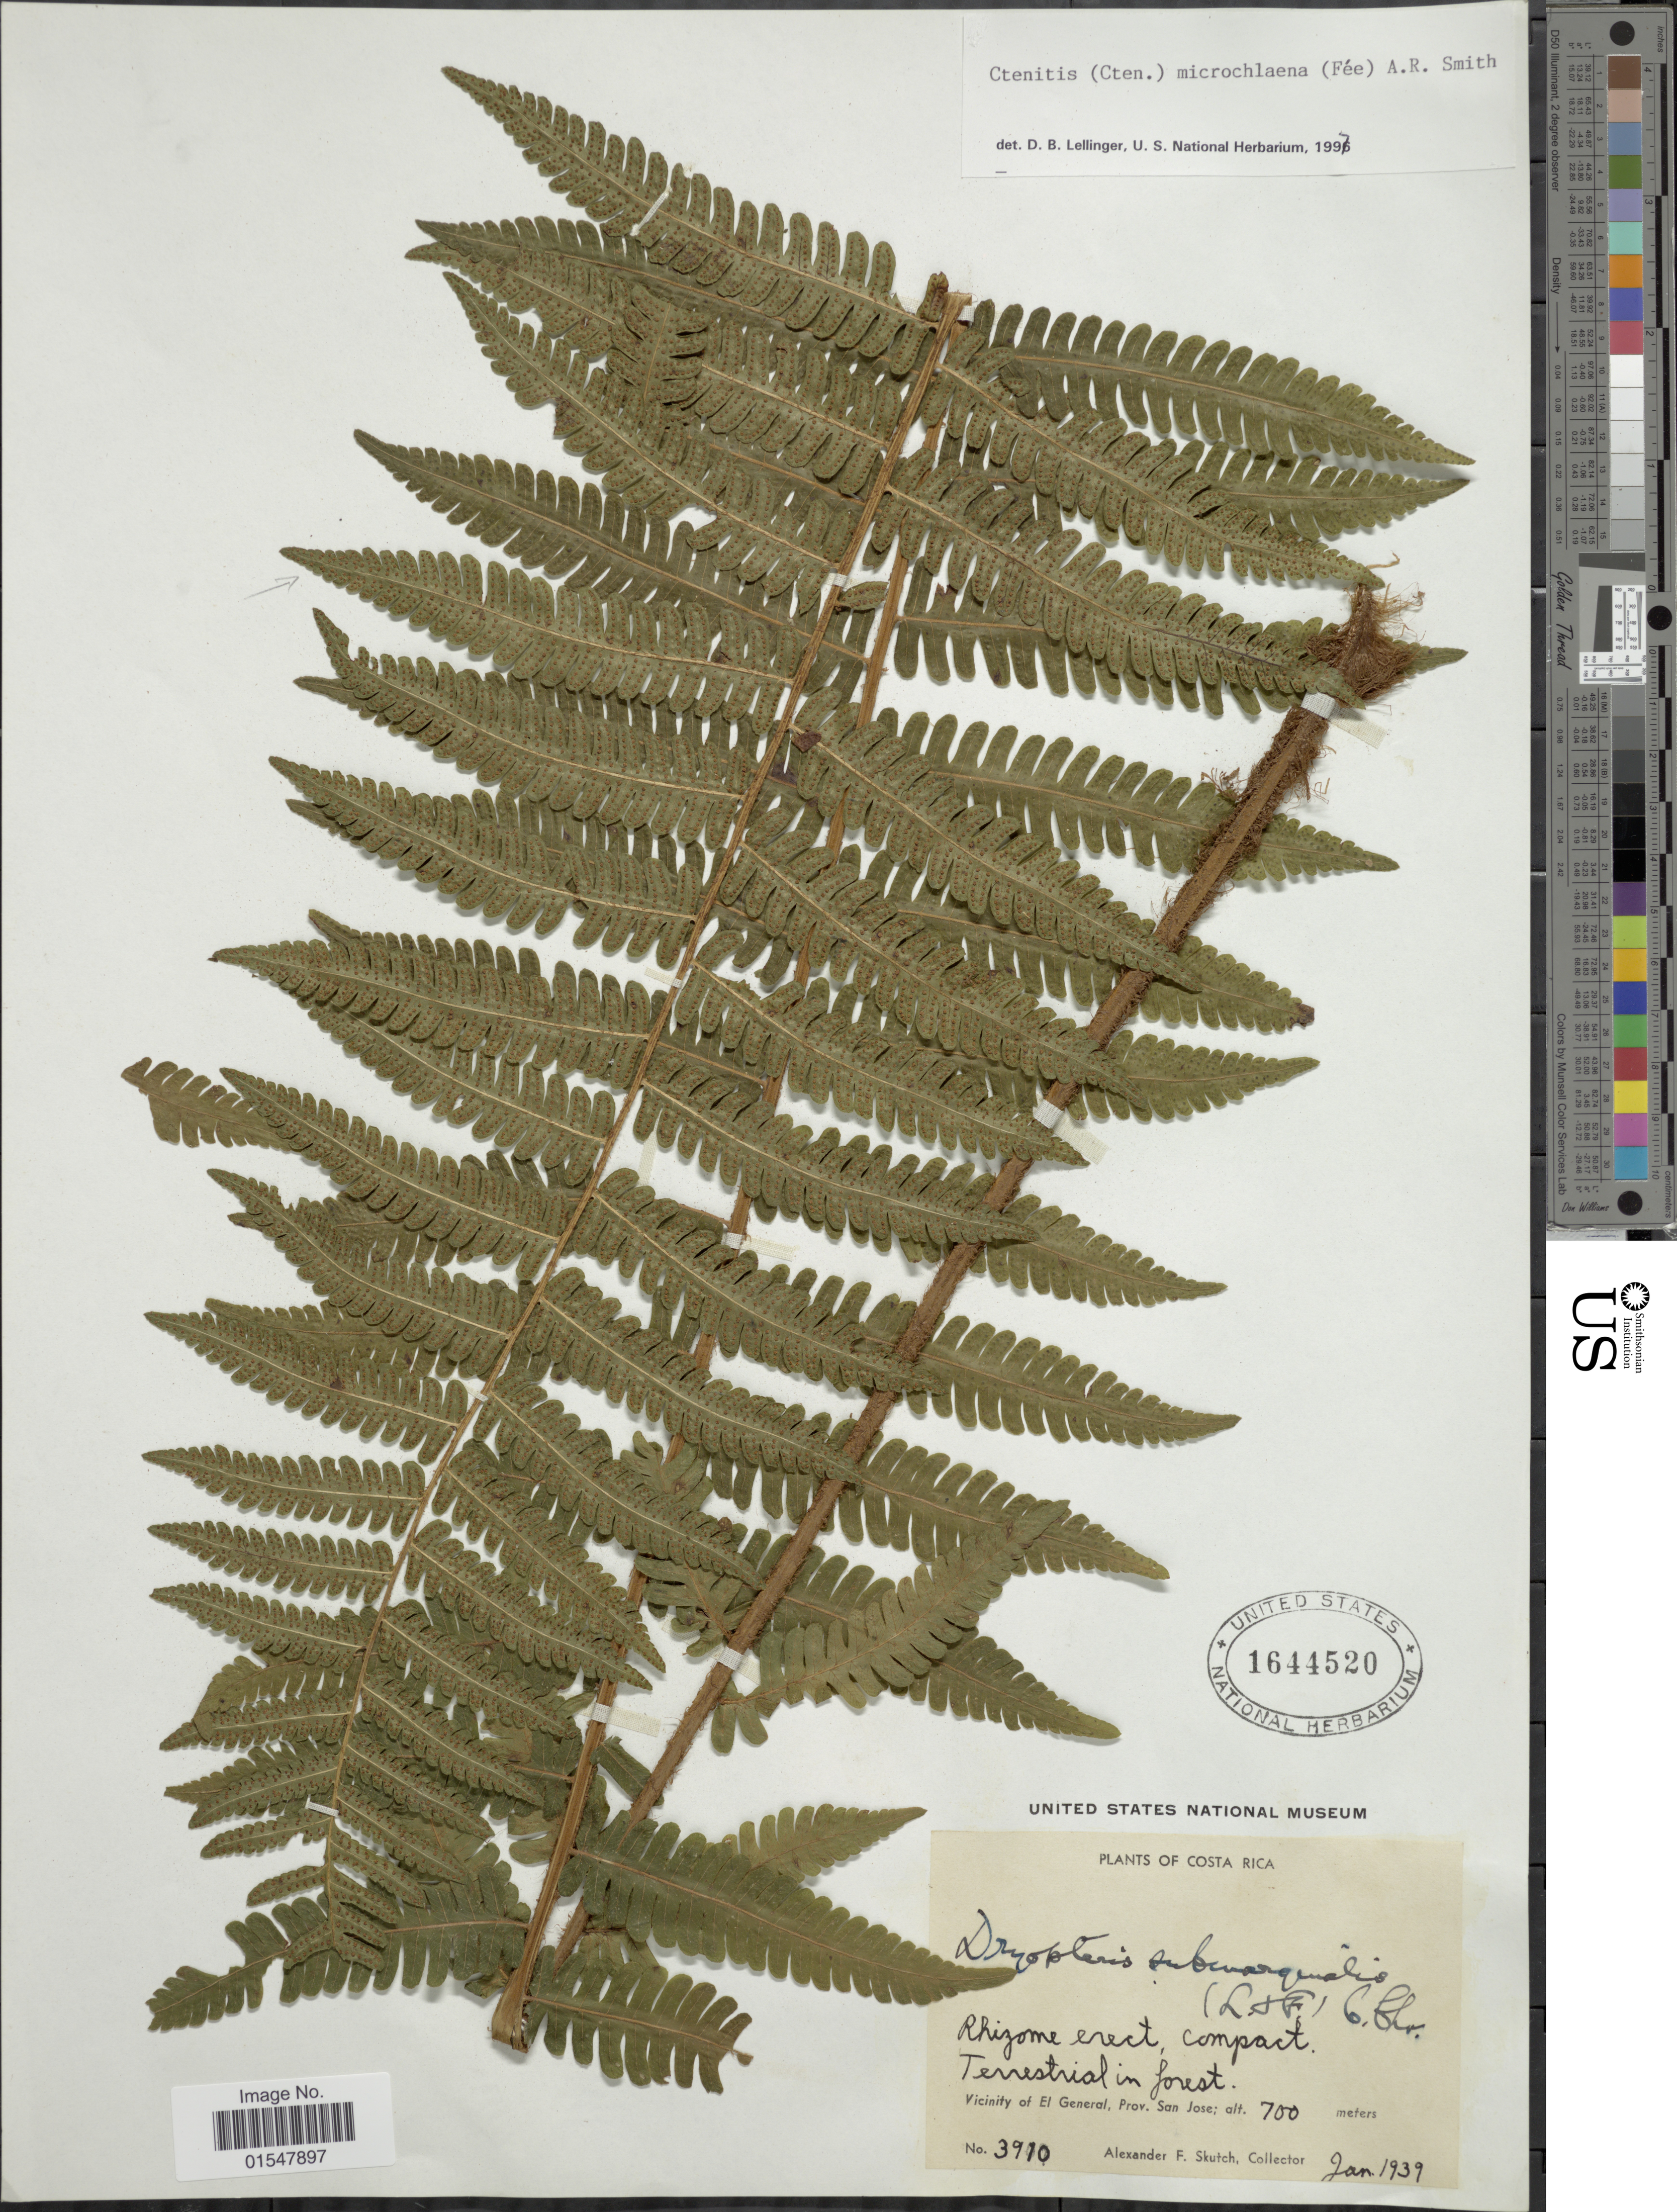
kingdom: Plantae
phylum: Tracheophyta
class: Polypodiopsida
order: Polypodiales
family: Dryopteridaceae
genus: Ctenitis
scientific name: Ctenitis microchlaena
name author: (Fée) Stolze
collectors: A. F. Skutch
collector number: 3910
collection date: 1939-01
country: Costa Rica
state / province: San José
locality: Costa Rica, Vicinity of El General, Prov. San José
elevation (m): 700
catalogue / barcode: US 1644520